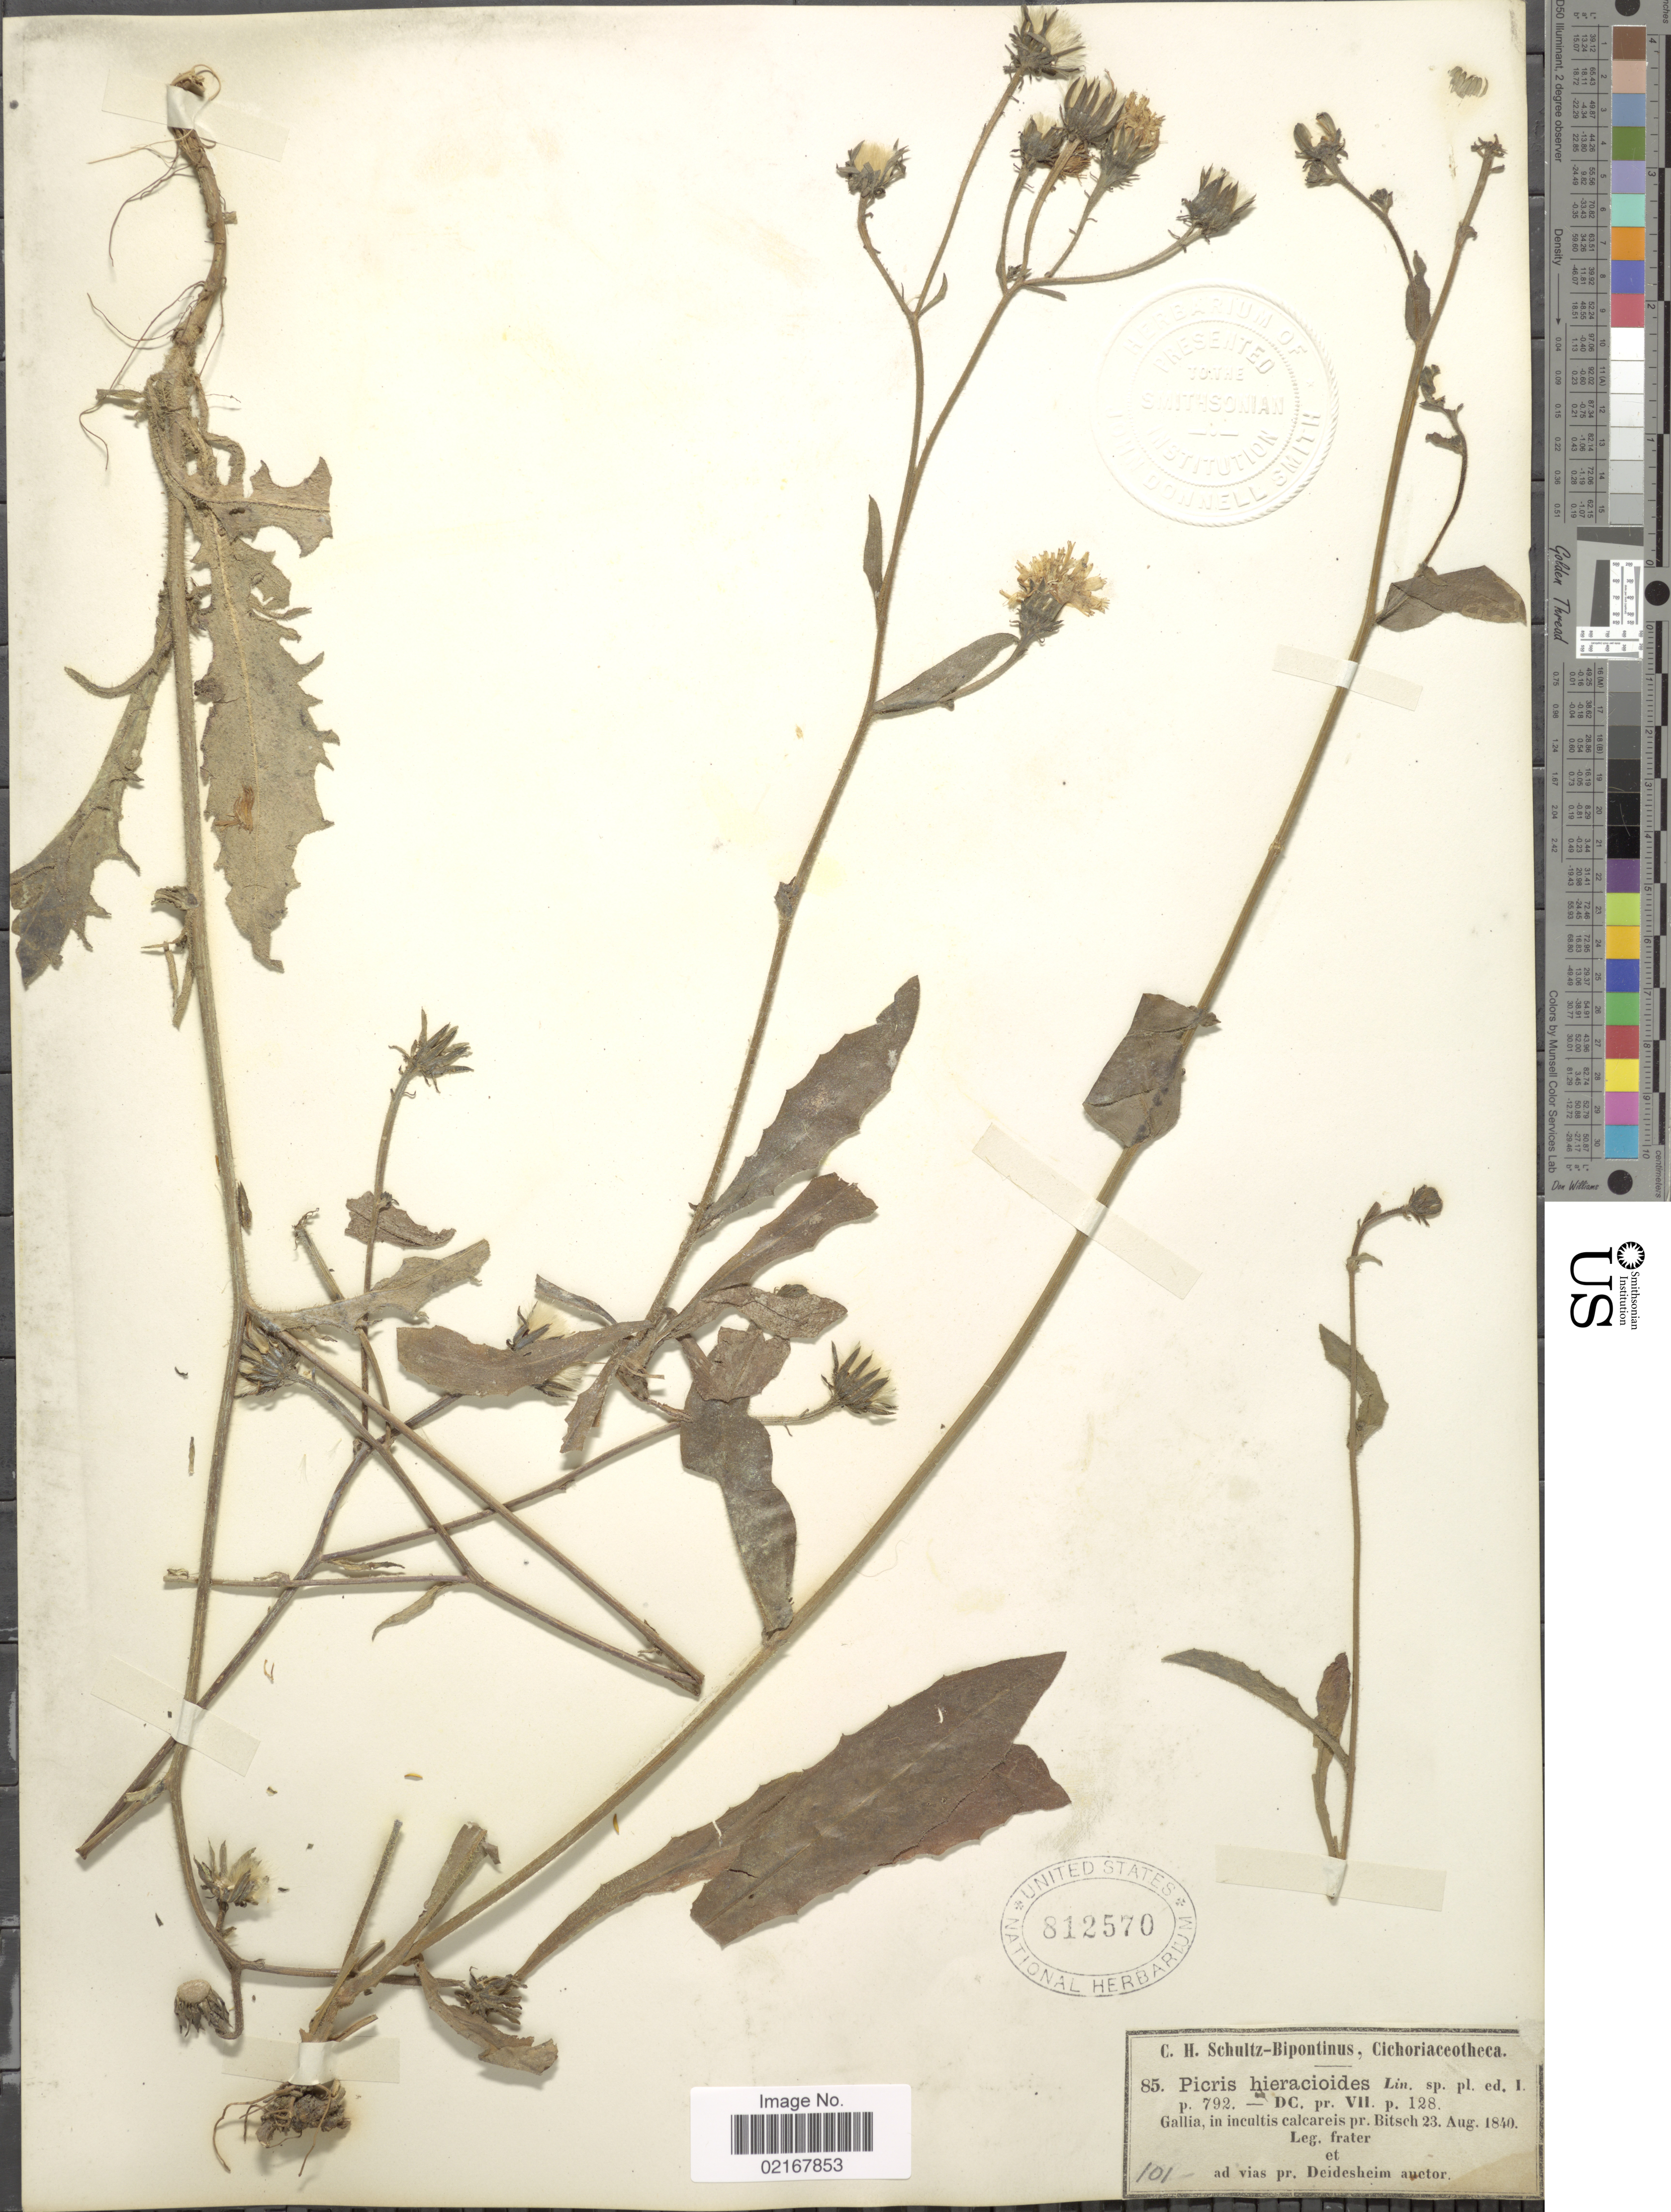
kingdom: Plantae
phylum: Tracheophyta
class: Magnoliopsida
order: Asterales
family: Asteraceae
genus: Picris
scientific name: Picris hieracioides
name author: L.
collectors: C. H. Schultz & Collector illegible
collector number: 85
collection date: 1840-08-23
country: France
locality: Gallia, pr. Bitsch, ad vias pr. Deidesheim [unsure placement]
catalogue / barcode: US 812570